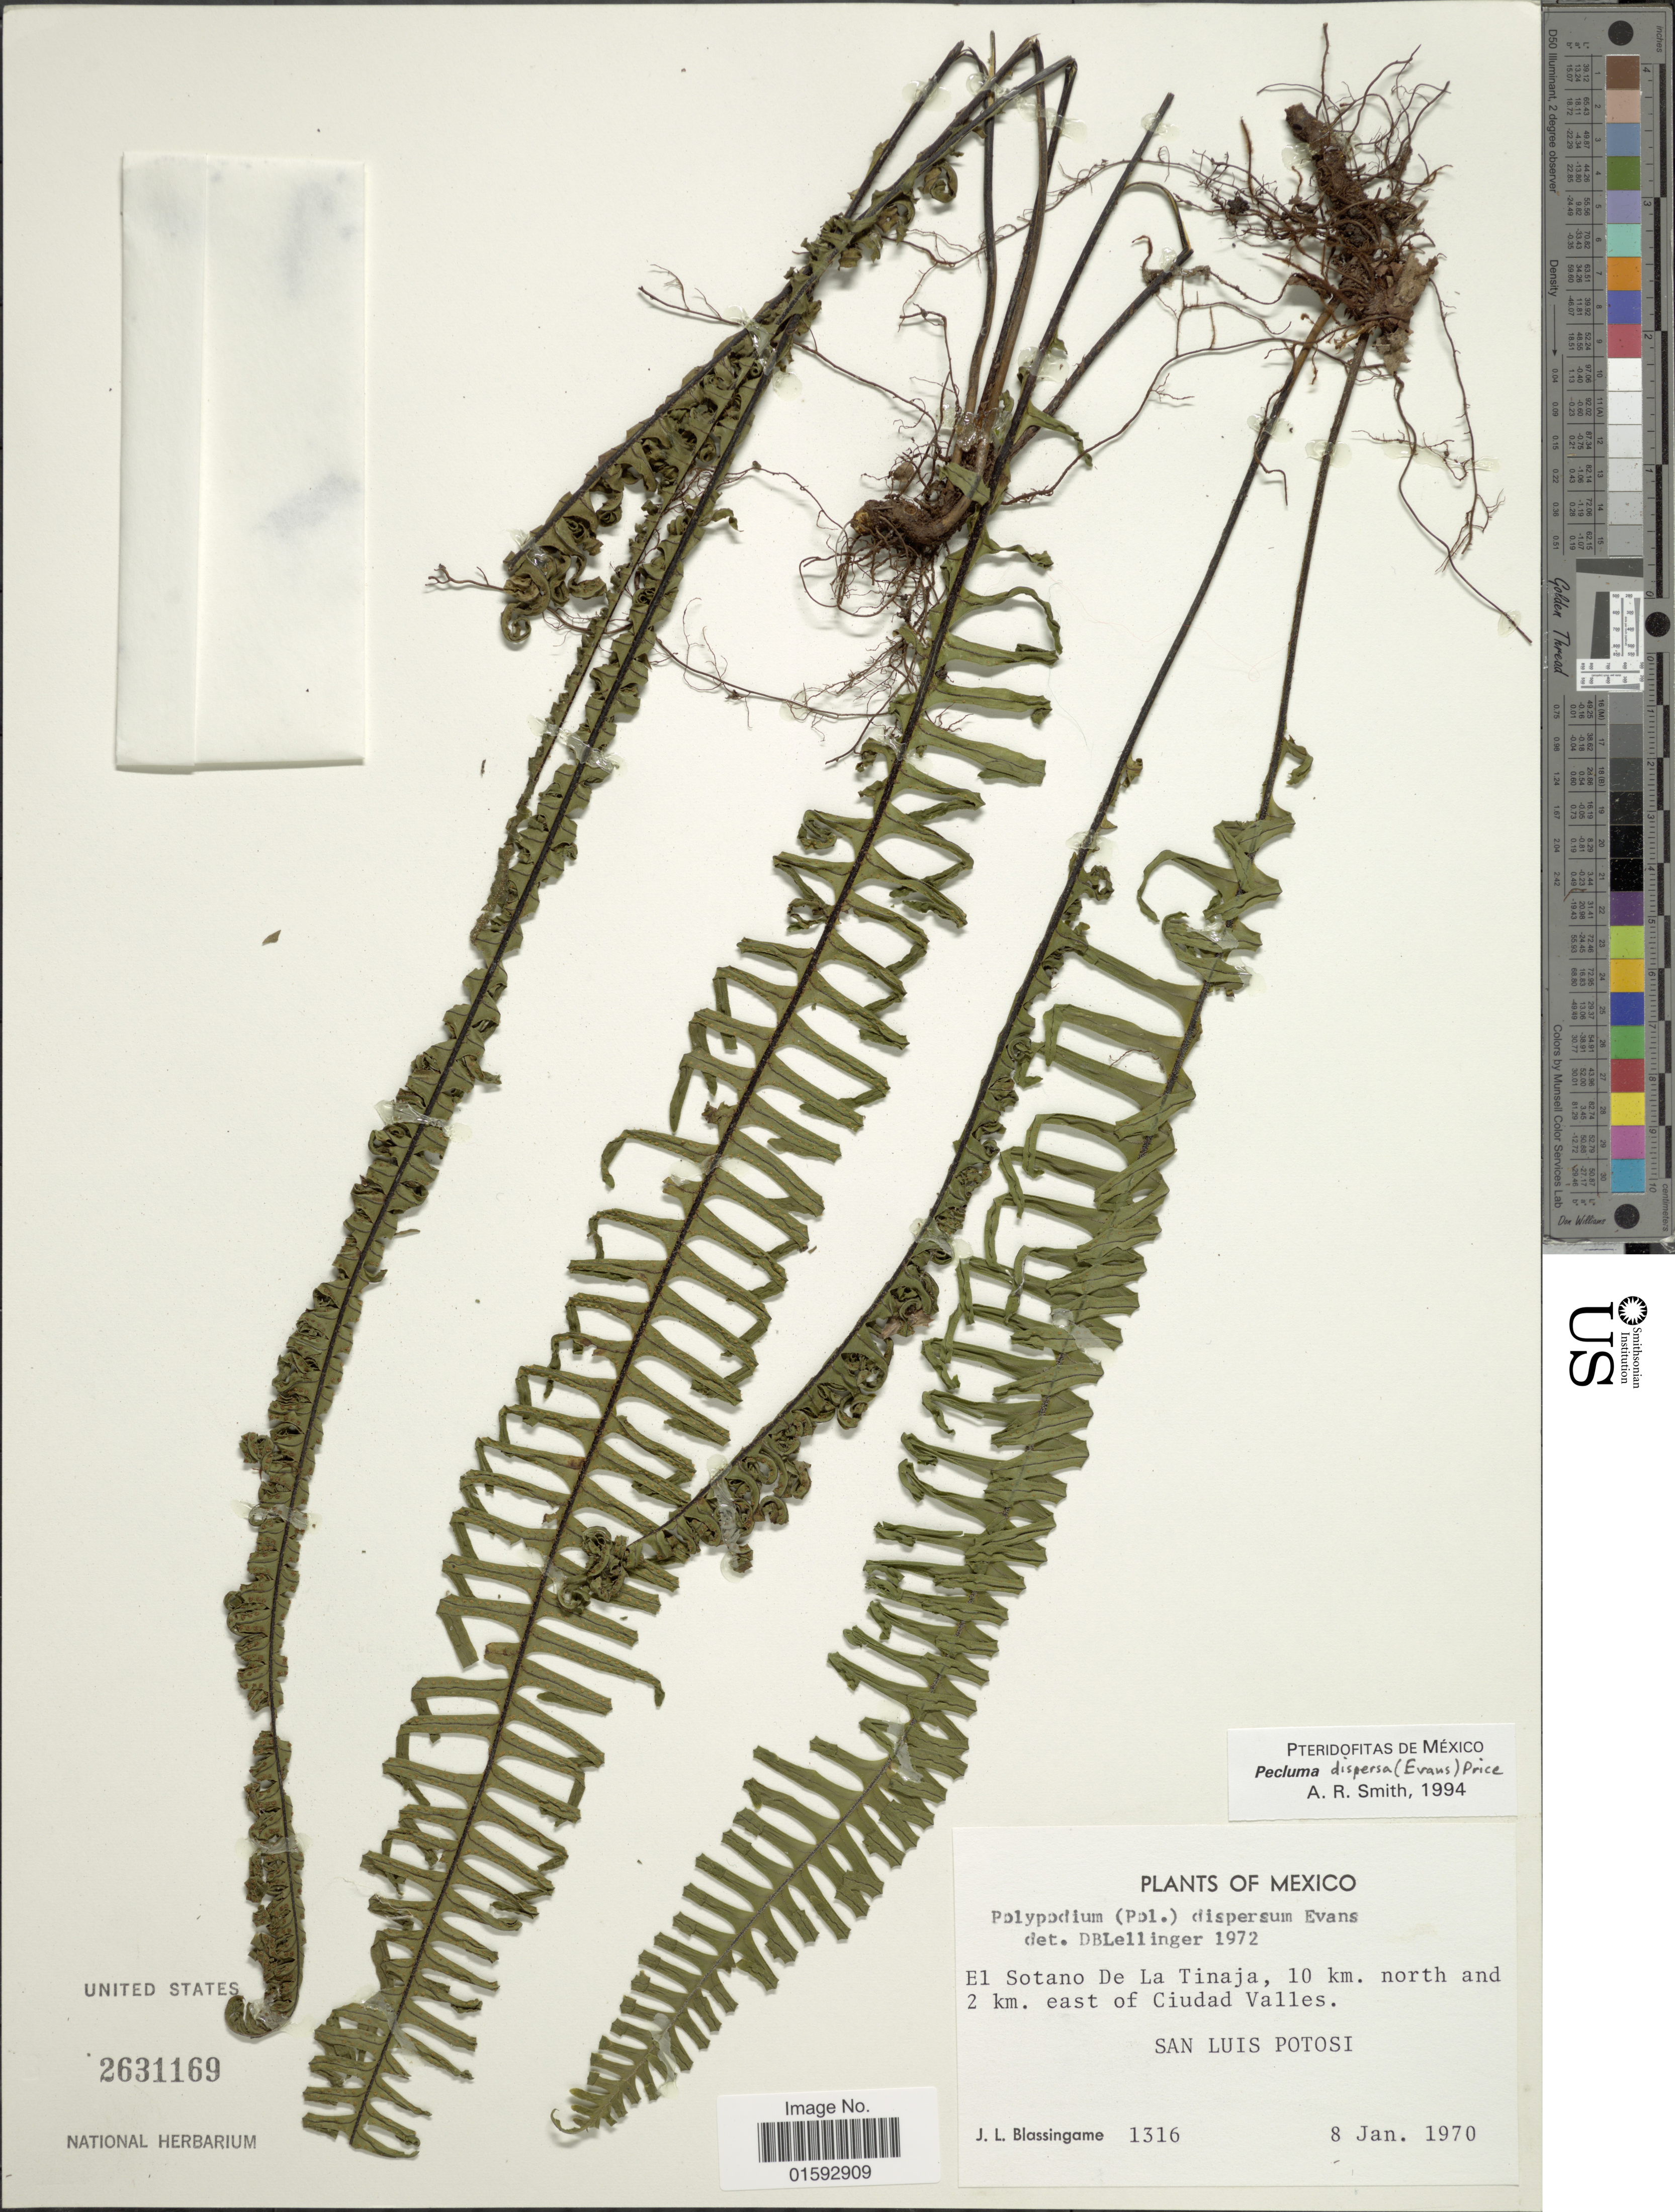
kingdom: Plantae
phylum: Tracheophyta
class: Polypodiopsida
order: Polypodiales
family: Polypodiaceae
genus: Pecluma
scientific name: Pecluma dispersa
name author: (A.M. Evans) M.G. Price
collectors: J. Blassingame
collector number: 1316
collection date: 1970-01-08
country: Mexico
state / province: San Luis Potosí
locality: El Sotano De La Tinaja, 10 km. north and 2 km. east of Ciudad Valles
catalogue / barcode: US 2631169